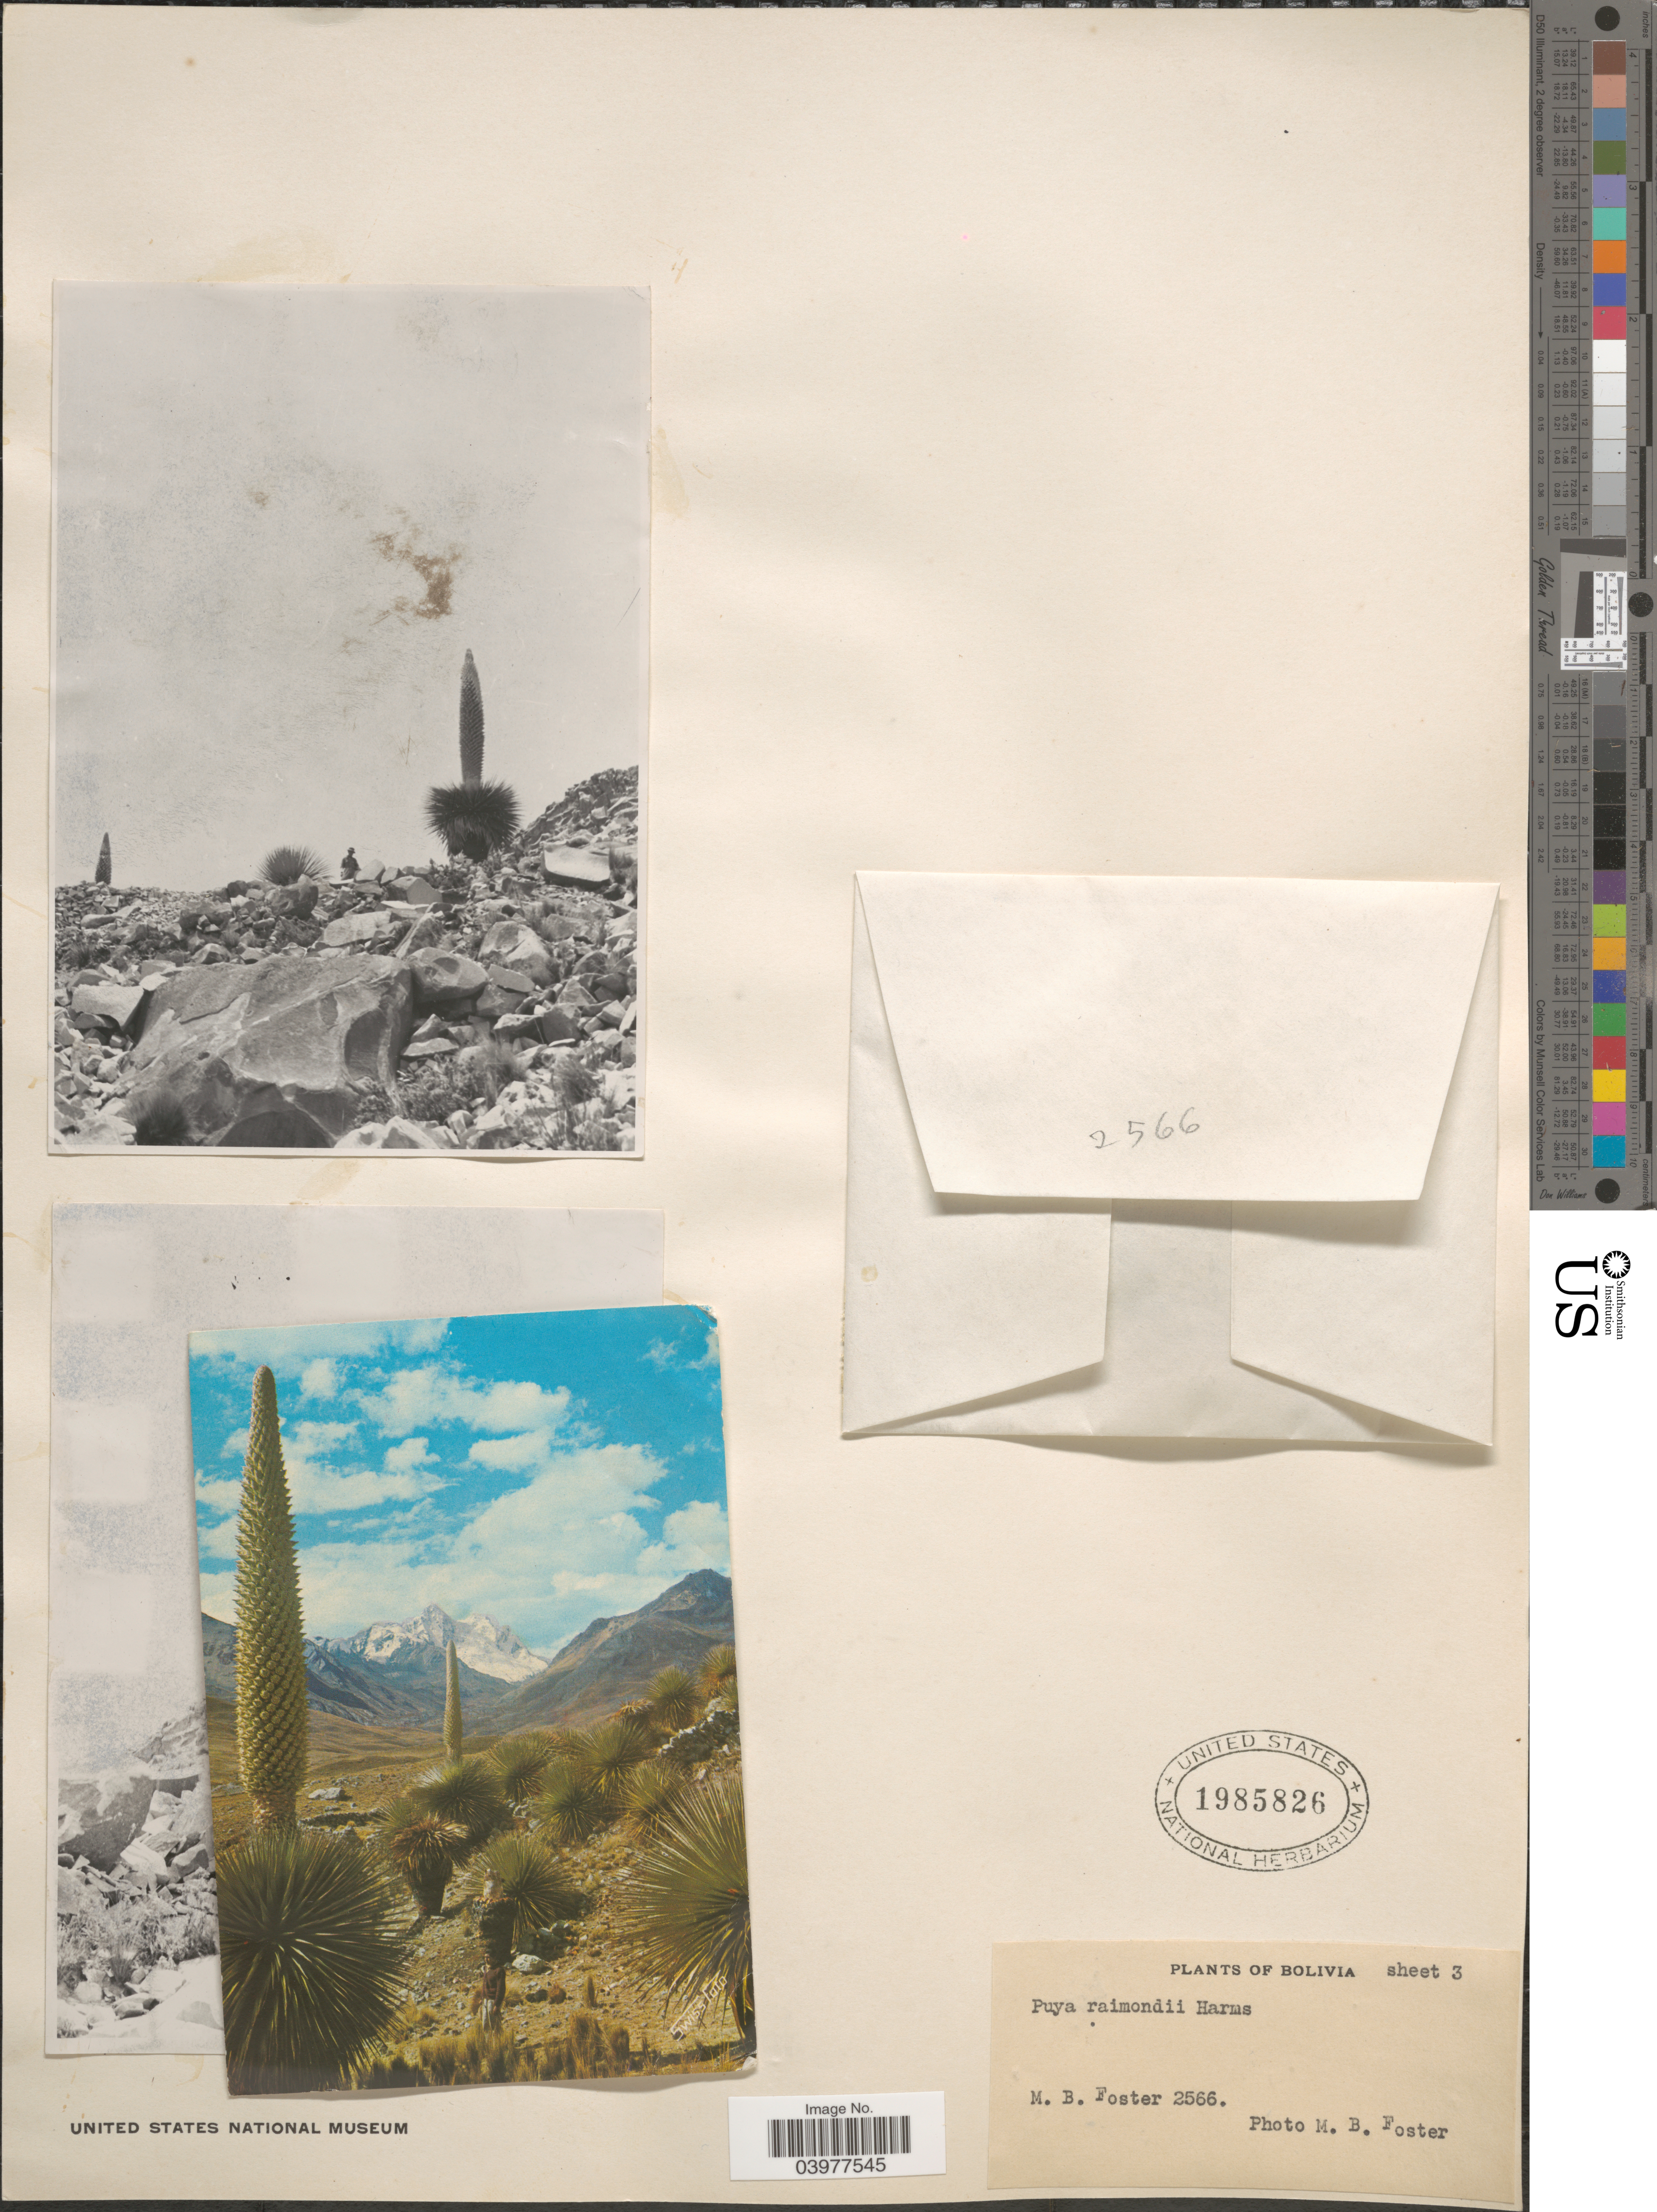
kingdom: Plantae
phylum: Tracheophyta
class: Liliopsida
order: Poales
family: Bromeliaceae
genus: Puya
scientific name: Puya raimondii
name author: Harms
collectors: M. B. Foster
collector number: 2566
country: Bolivia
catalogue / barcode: US 1985826